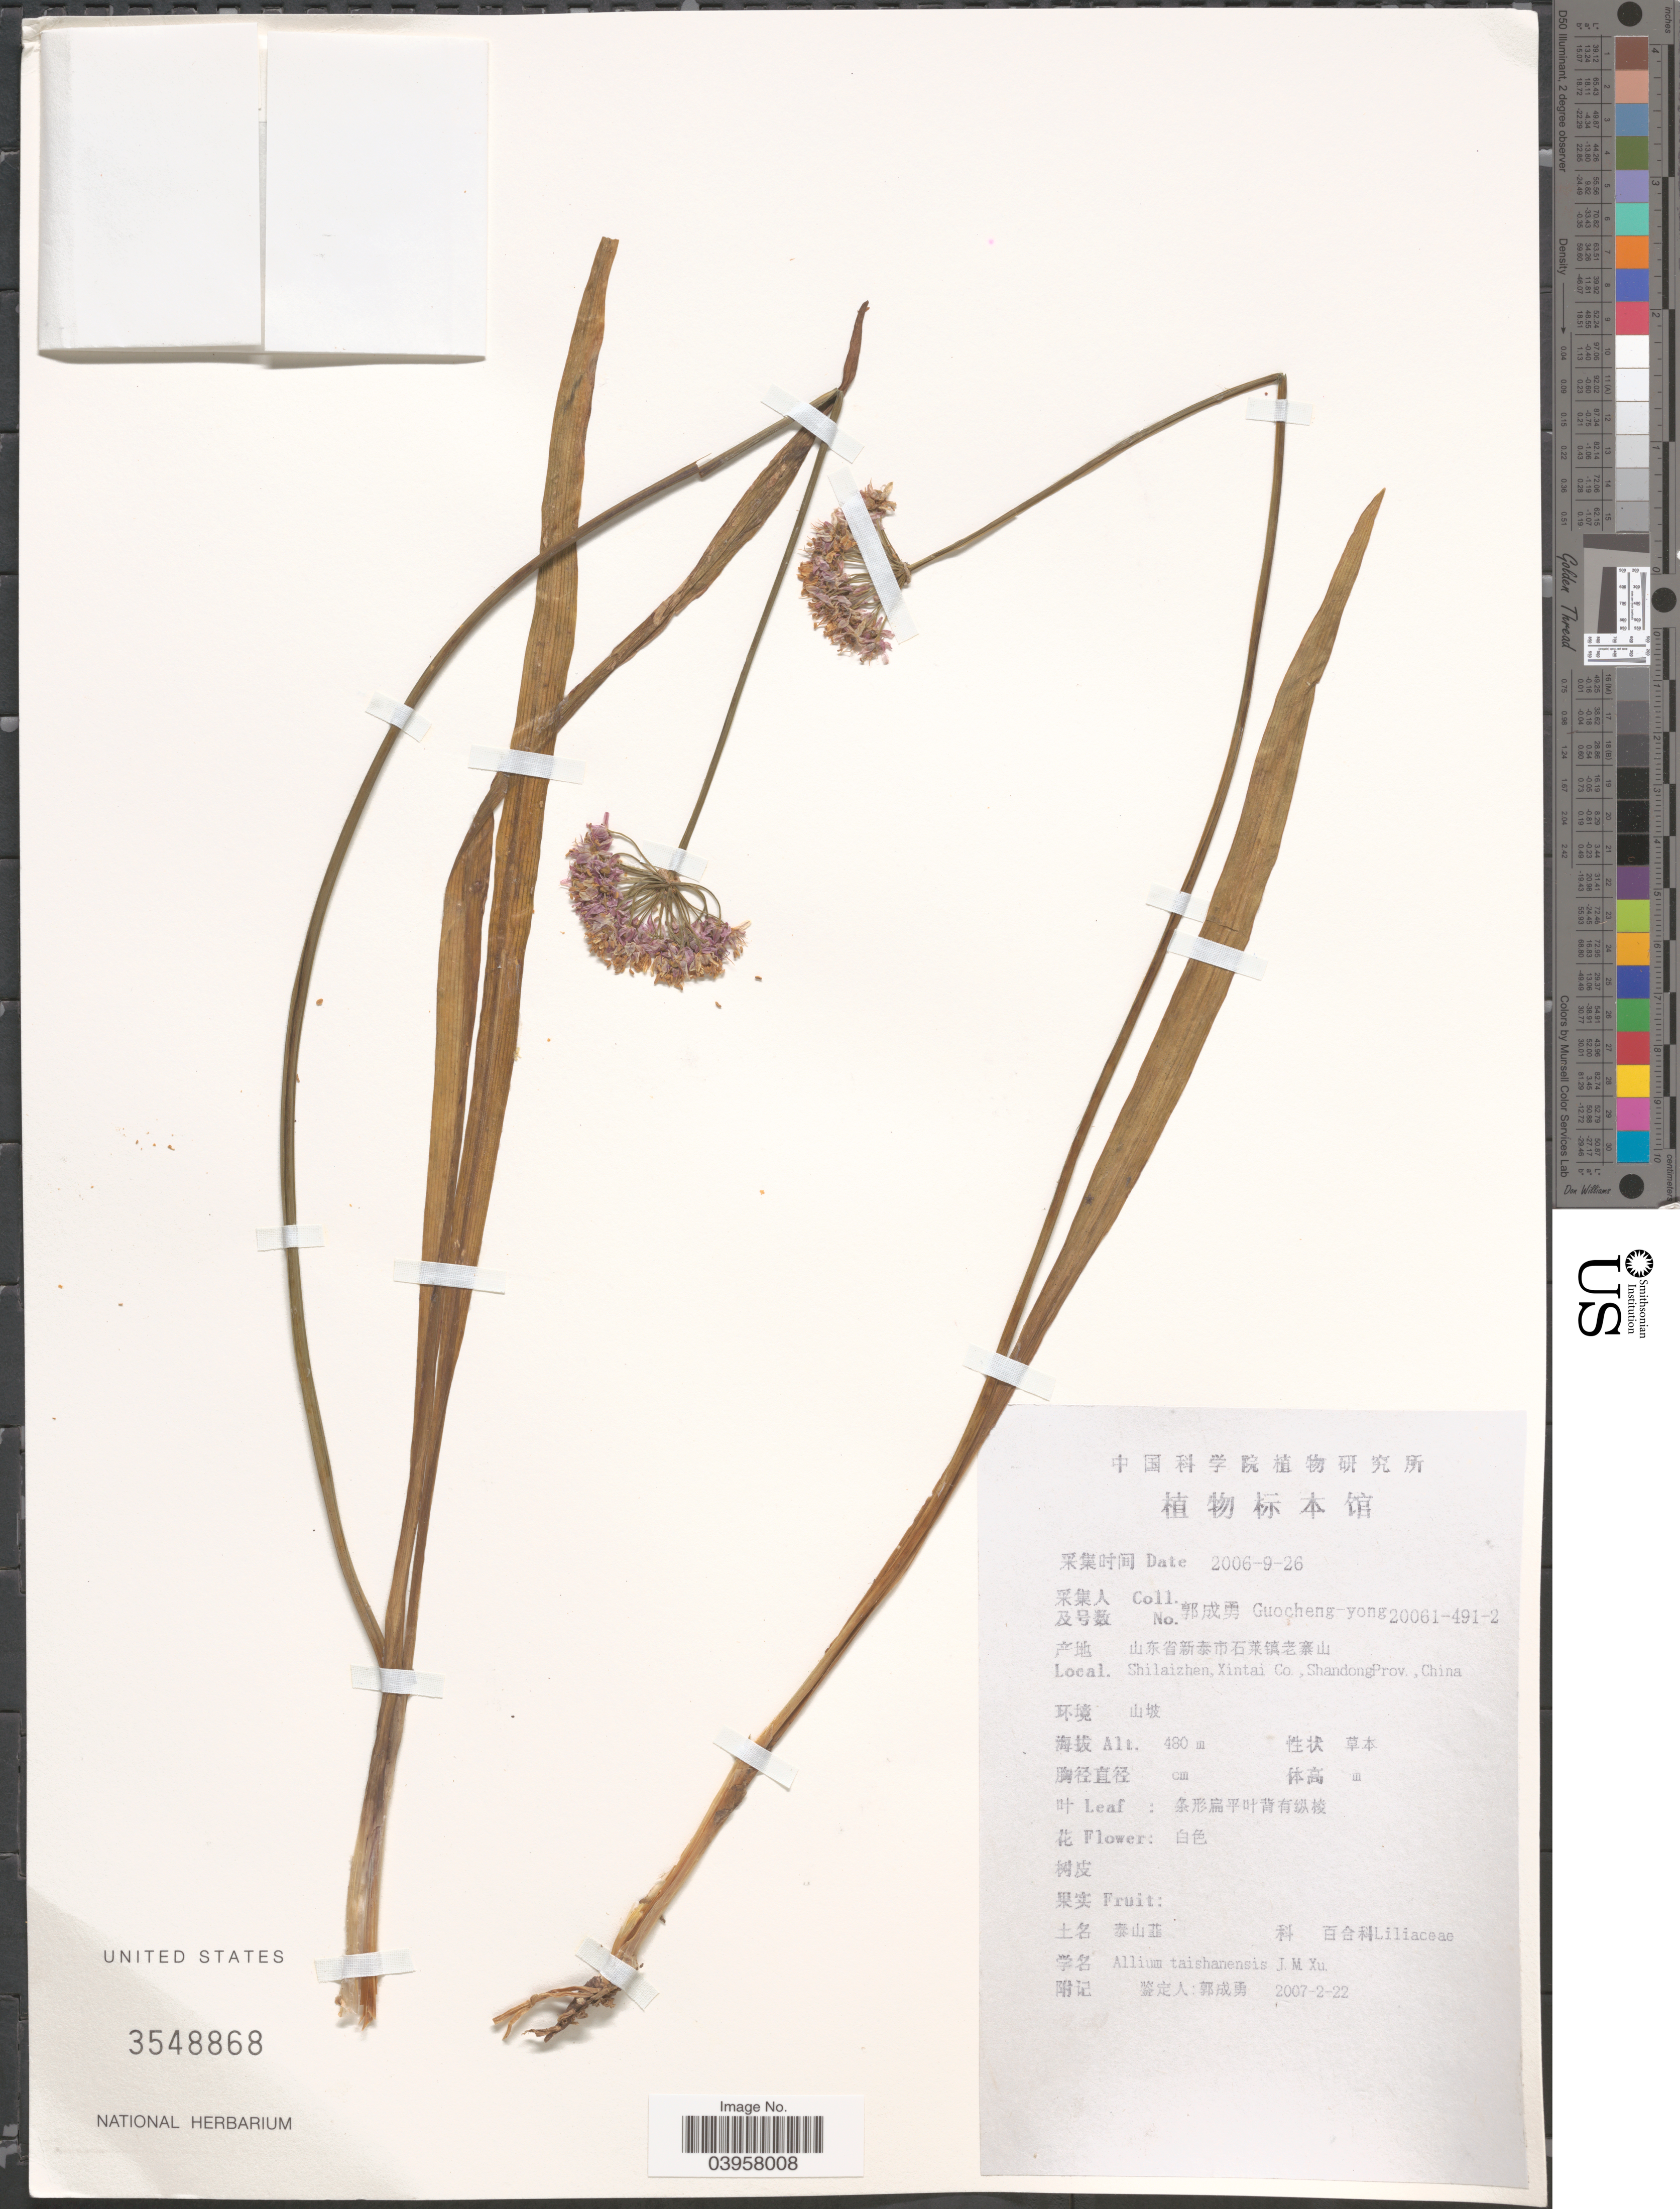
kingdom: Plantae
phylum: Tracheophyta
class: Liliopsida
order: Asparagales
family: Amaryllidaceae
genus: Allium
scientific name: Allium taishanense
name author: J.M. Xu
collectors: Guo cheng-yong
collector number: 20061-491-2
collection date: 2006-09-26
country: China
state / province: Shandong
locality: Shilaizhen, Xintai Co.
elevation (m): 480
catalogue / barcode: US 3548868